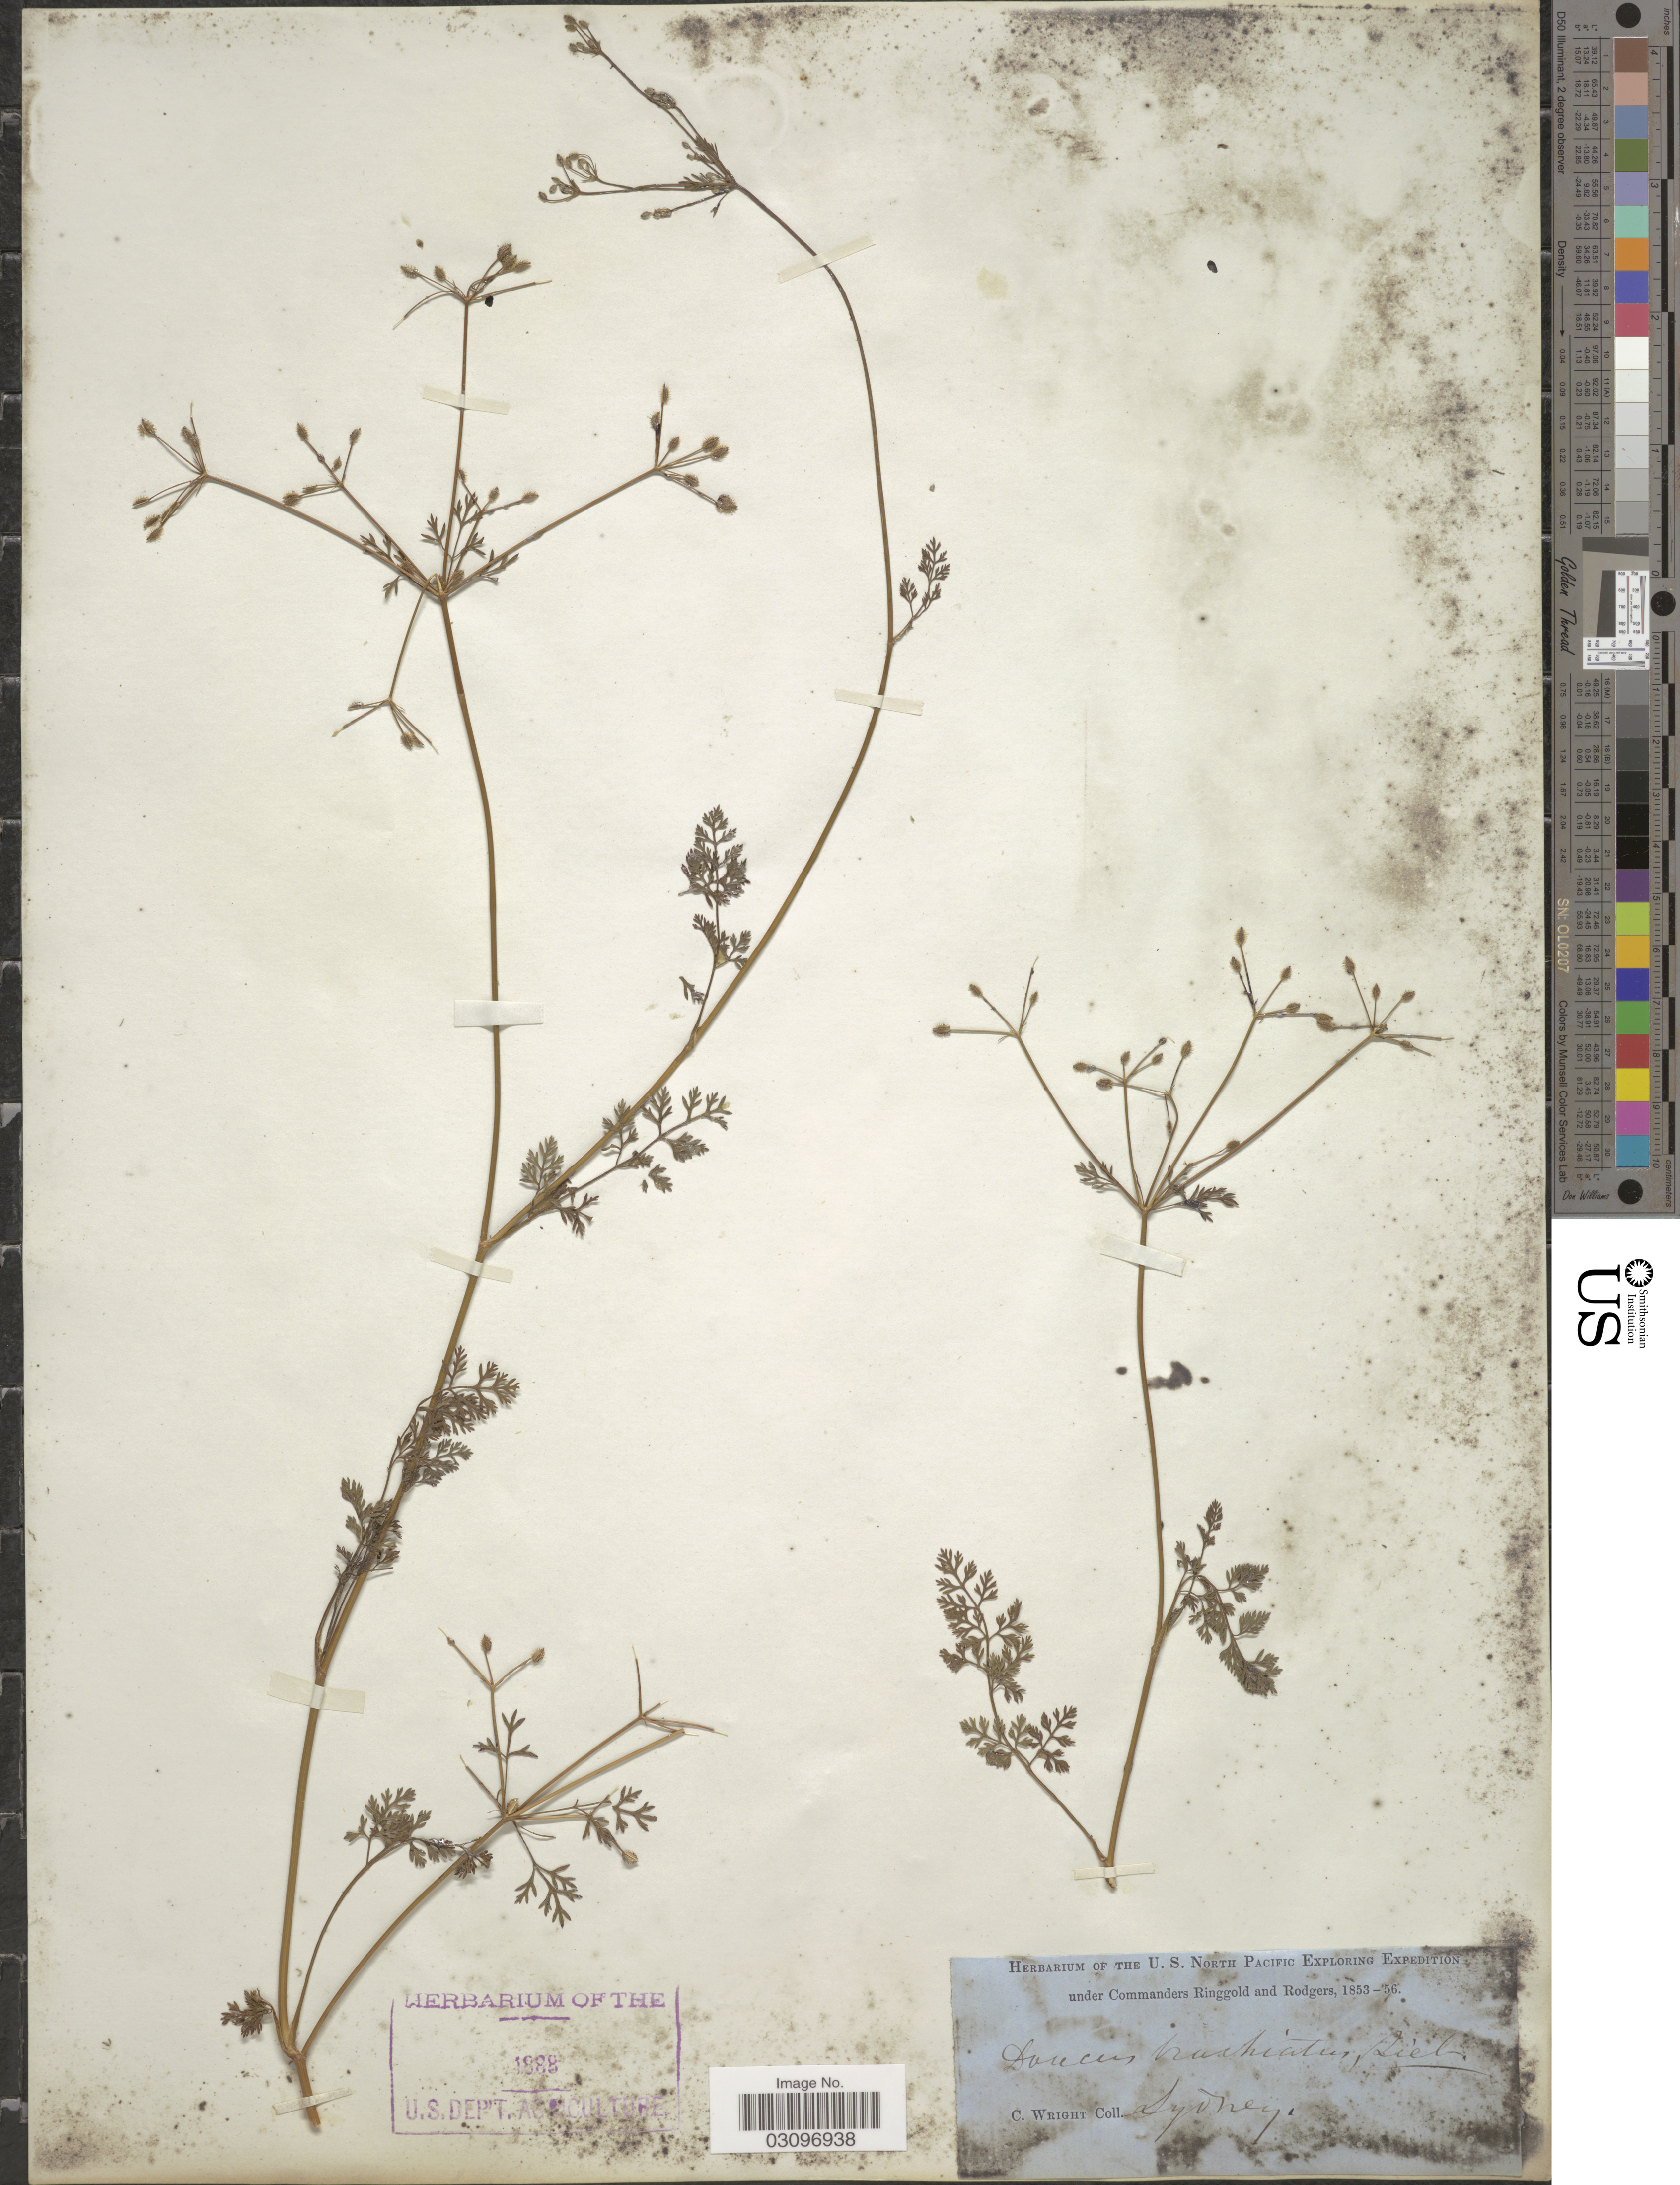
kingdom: Plantae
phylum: Tracheophyta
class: Magnoliopsida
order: Apiales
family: Apiaceae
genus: Daucus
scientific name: Daucus glochidiatus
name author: (Labill.) Fisch. et al.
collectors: C. Wright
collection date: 1853/1856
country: Australia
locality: Sydney.